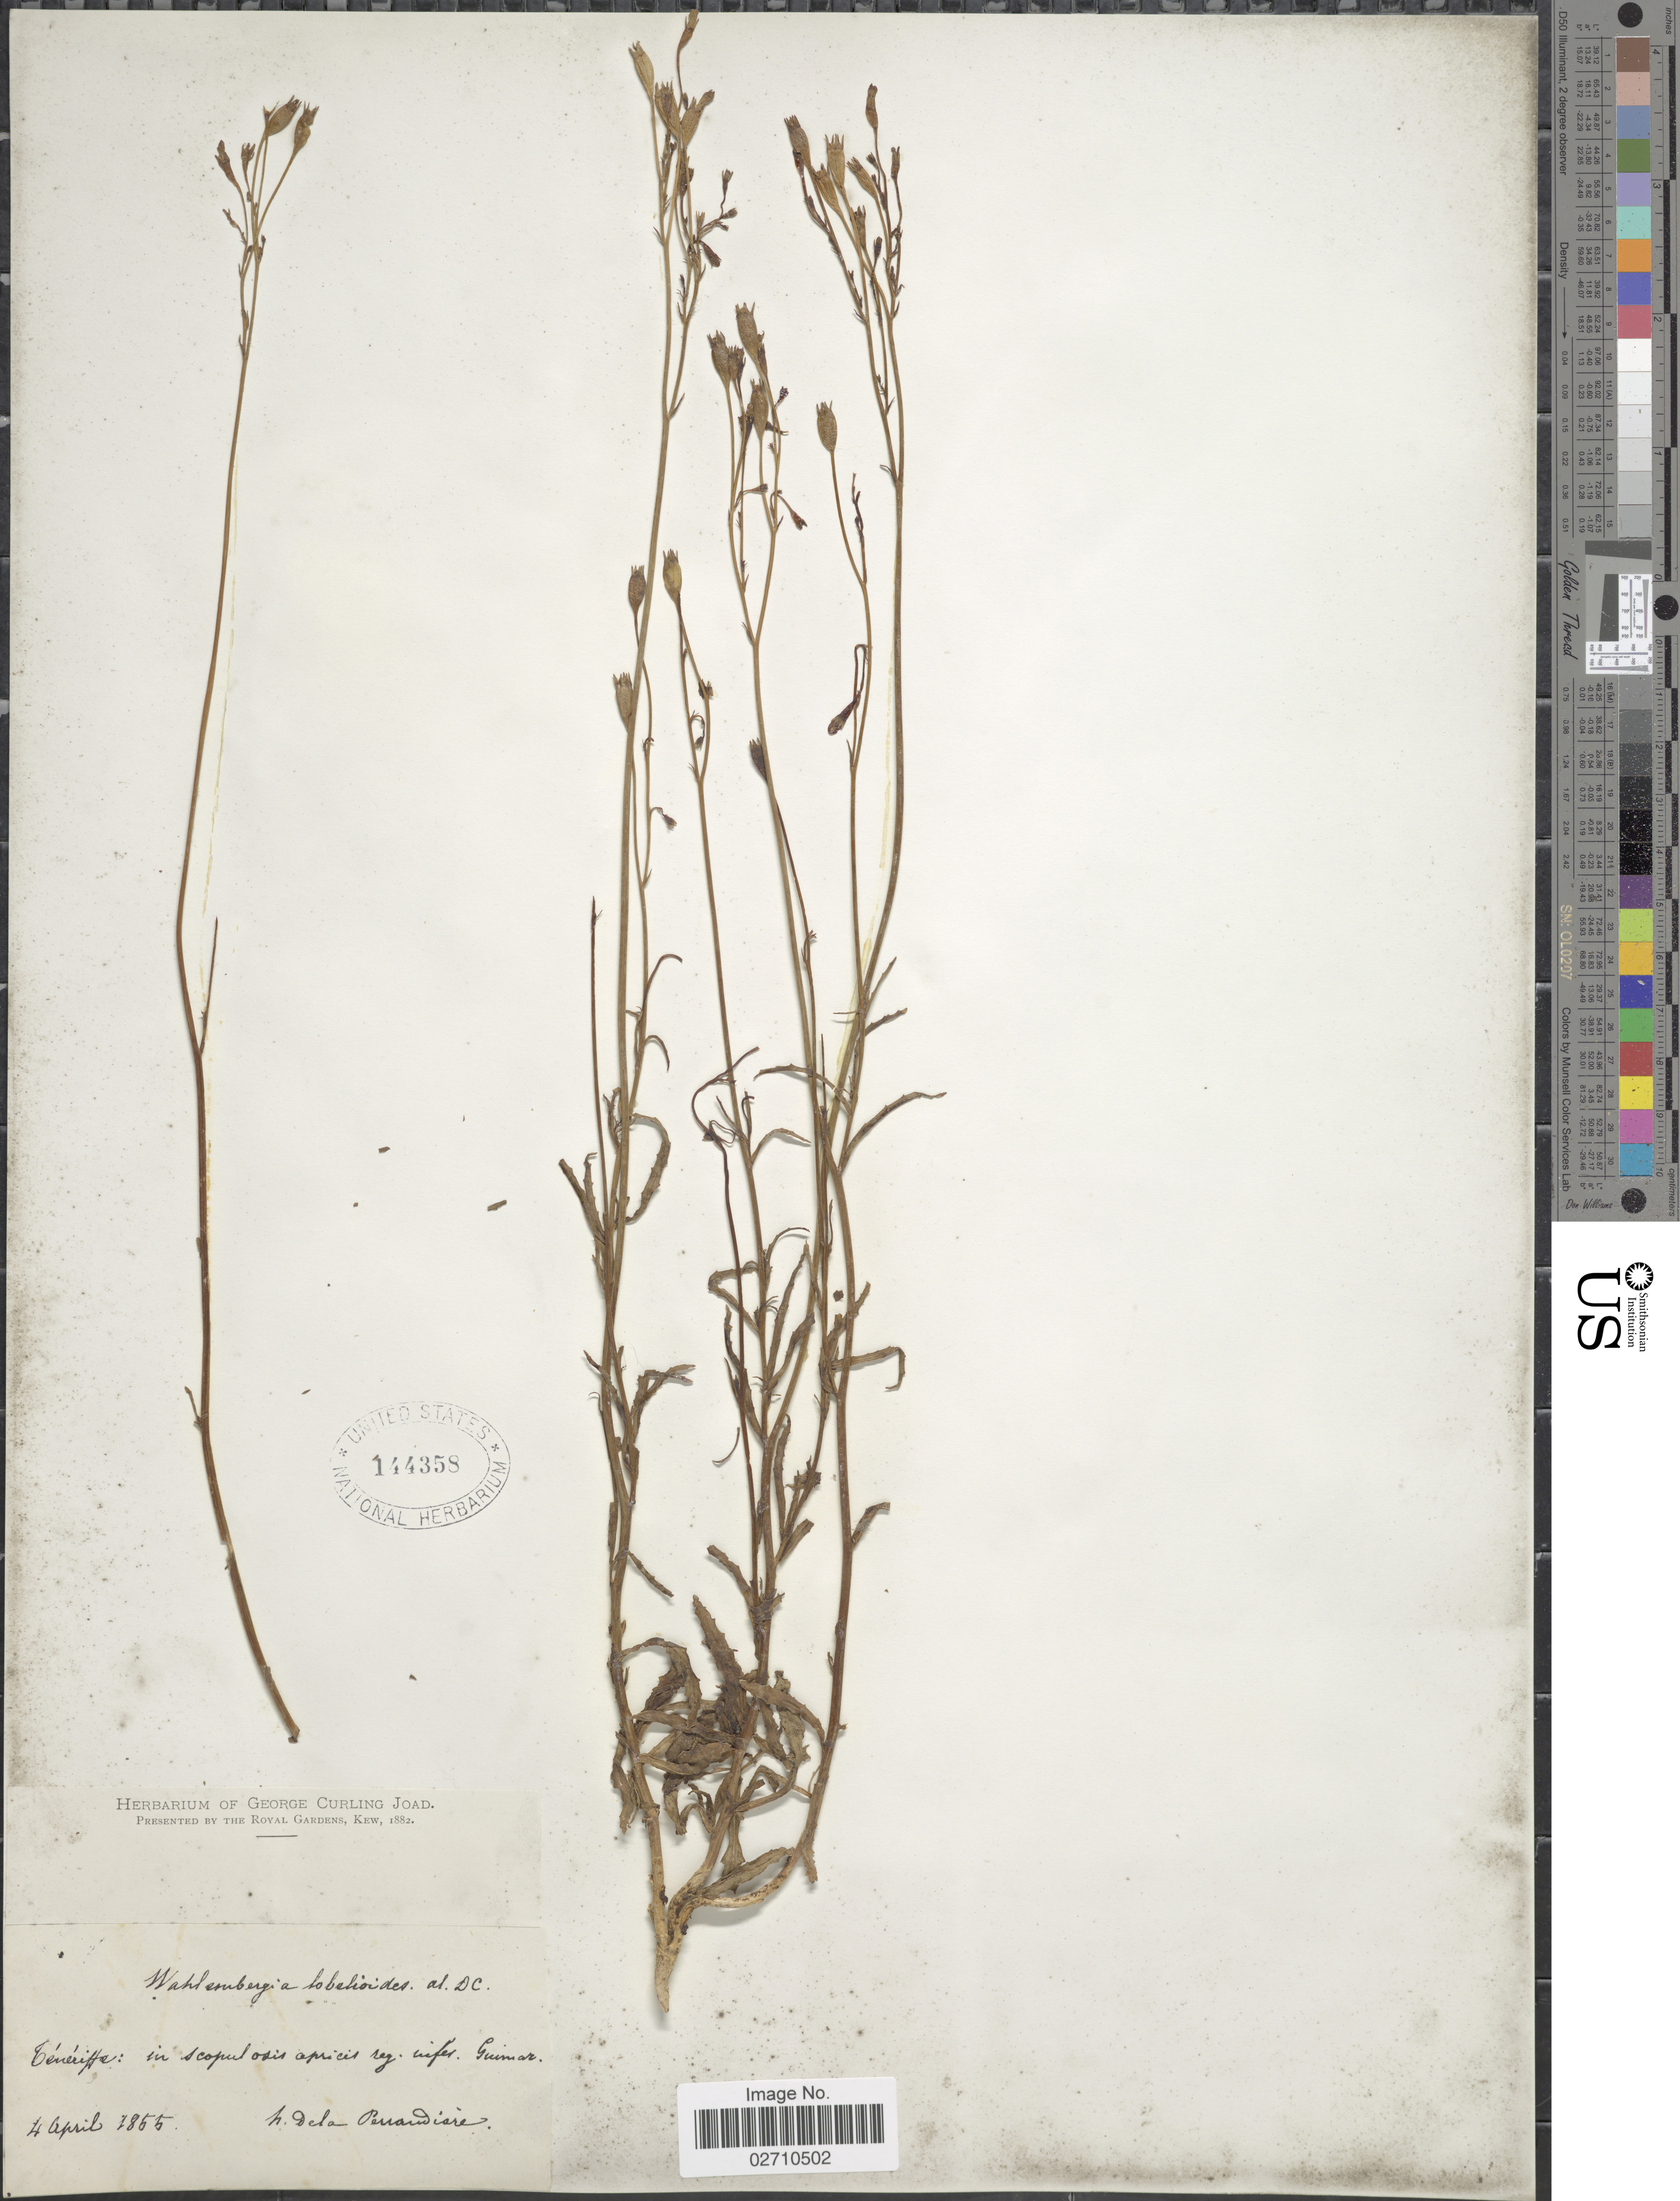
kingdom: Plantae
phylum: Tracheophyta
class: Magnoliopsida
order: Asterales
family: Campanulaceae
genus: Wahlenbergia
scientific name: Wahlenbergia lobelioides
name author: (L. f.) Link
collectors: H. de la Perraudière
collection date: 1855-04-04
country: Spain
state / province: Canarias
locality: Teneriffe: in scopulosis apricis reg. uifer. Guimar.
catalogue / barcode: US 144358